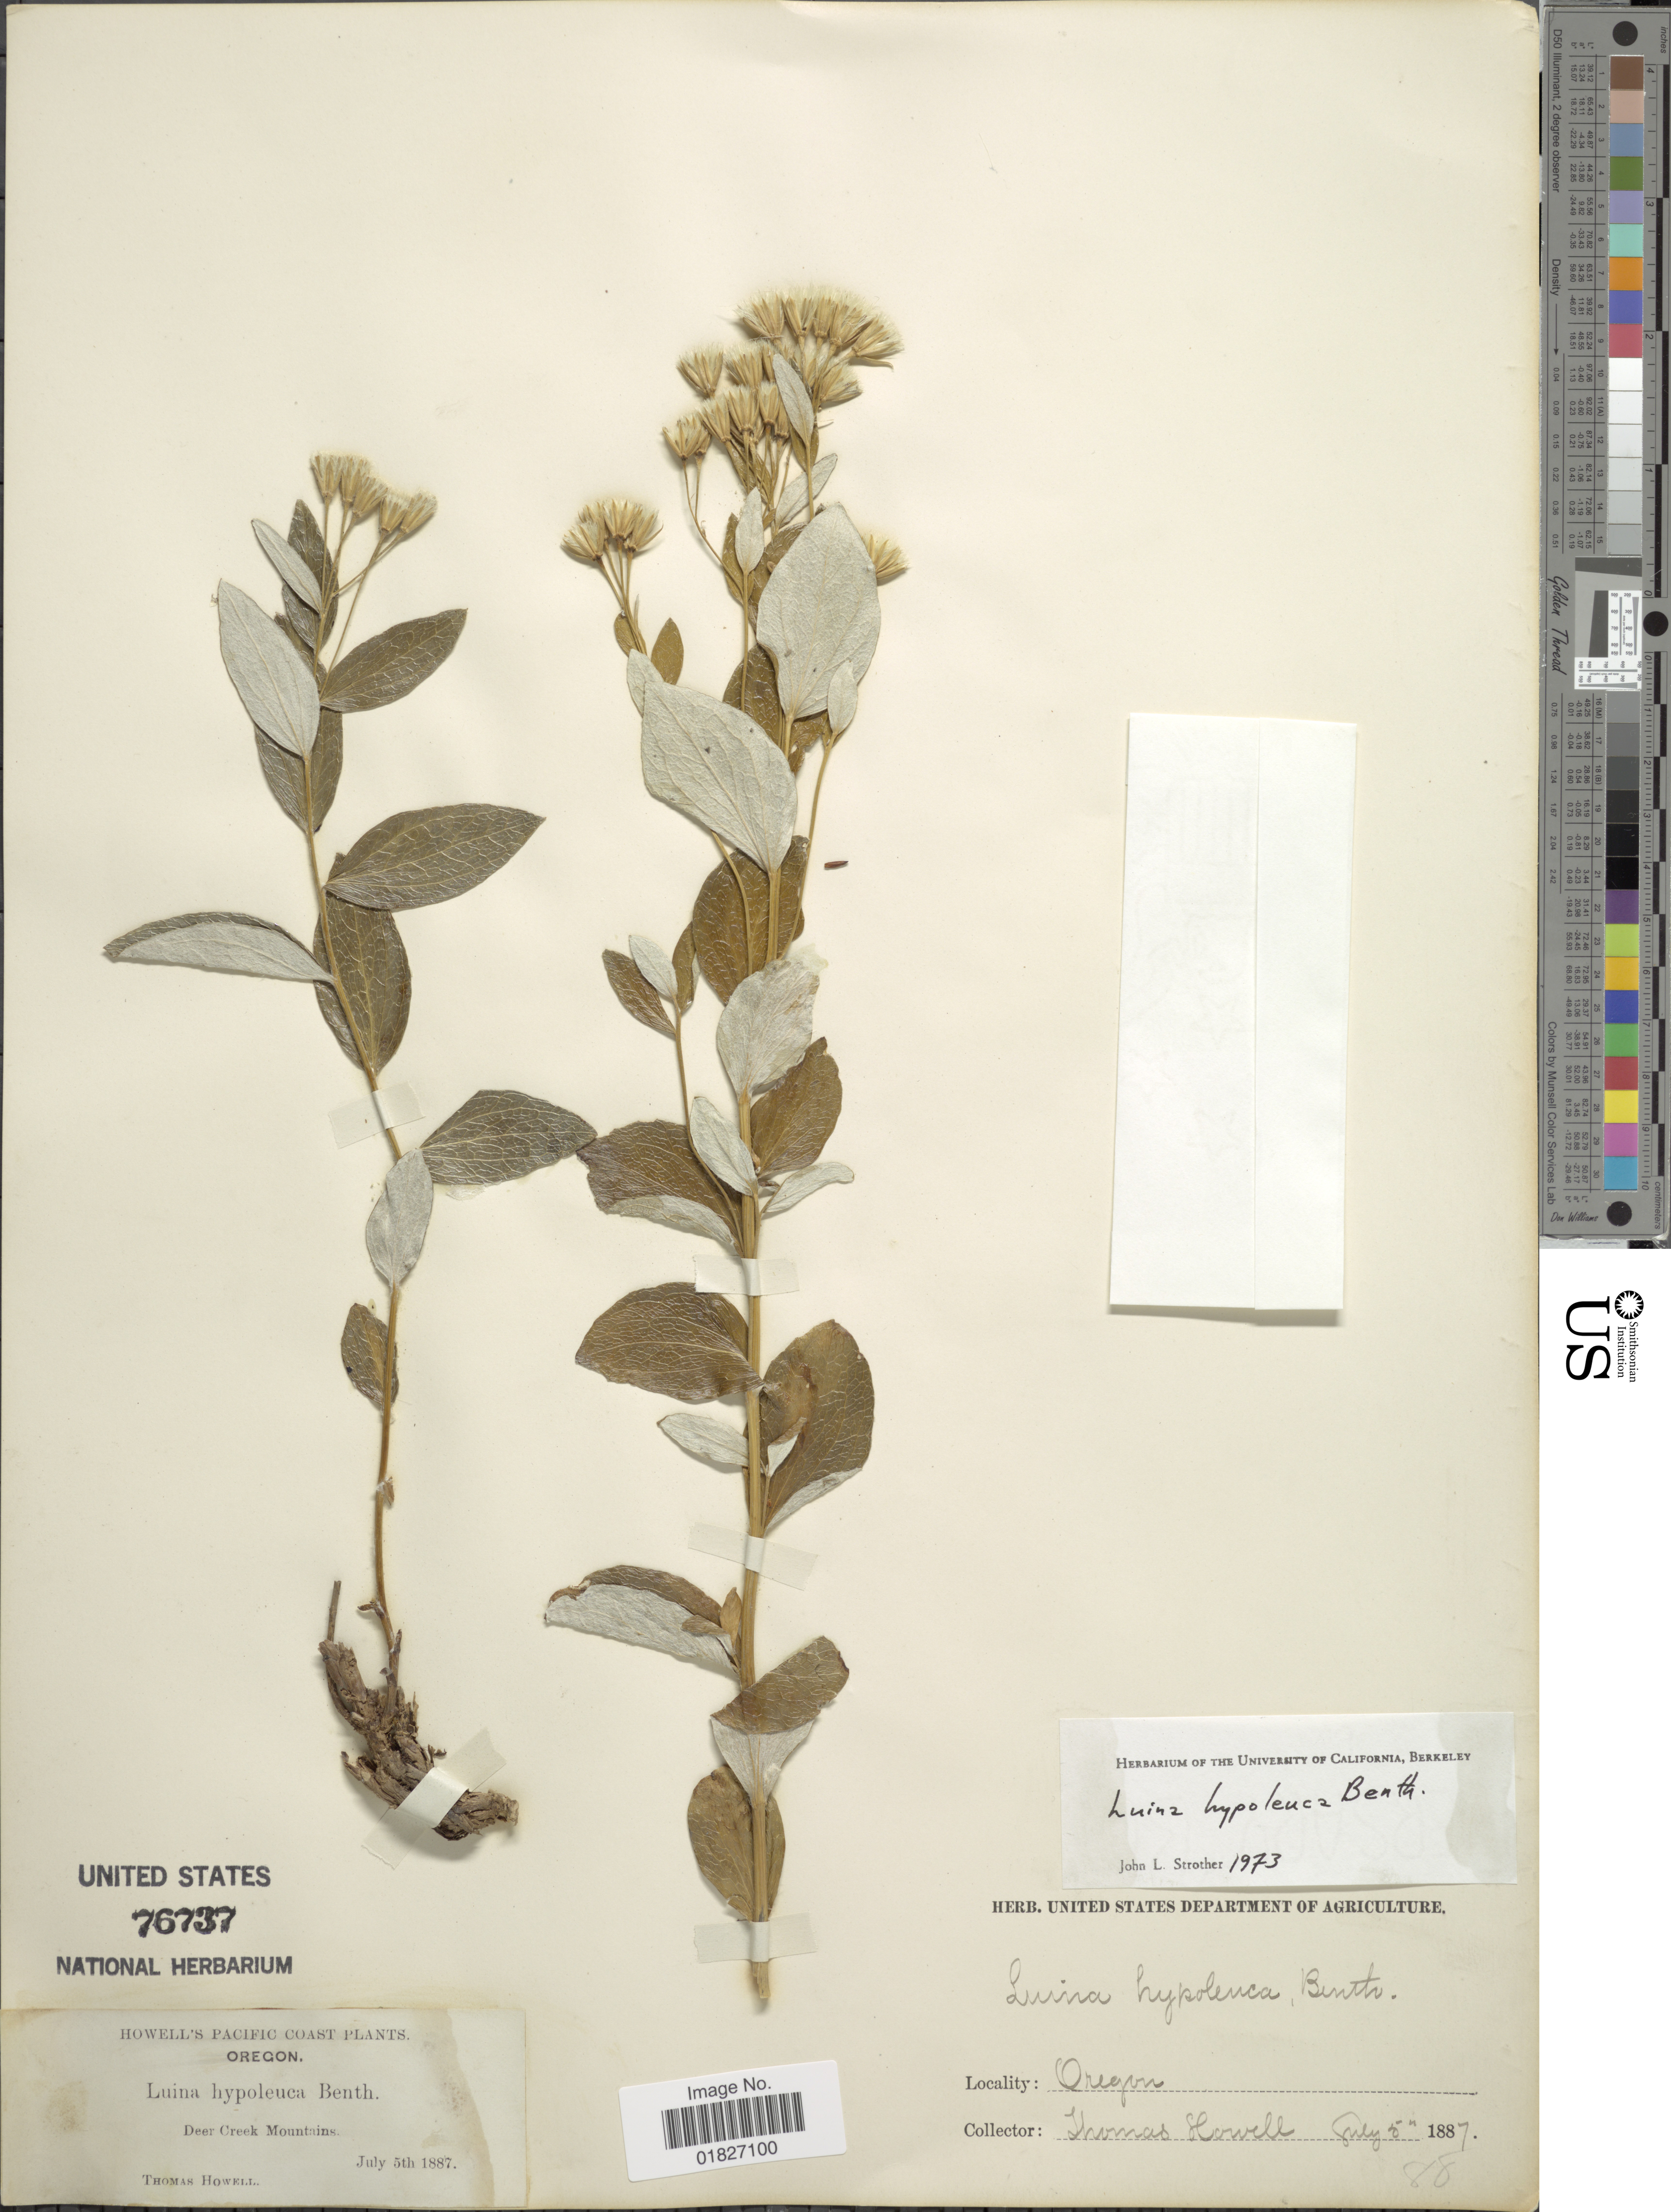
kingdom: Plantae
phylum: Tracheophyta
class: Magnoliopsida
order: Asterales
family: Asteraceae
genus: Luina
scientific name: Luina hypoleuca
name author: Benth.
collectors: T. Howell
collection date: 1887-07-05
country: United States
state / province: Oregon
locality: Pacific Coast, Deer Creek Mountains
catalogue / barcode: US 76737